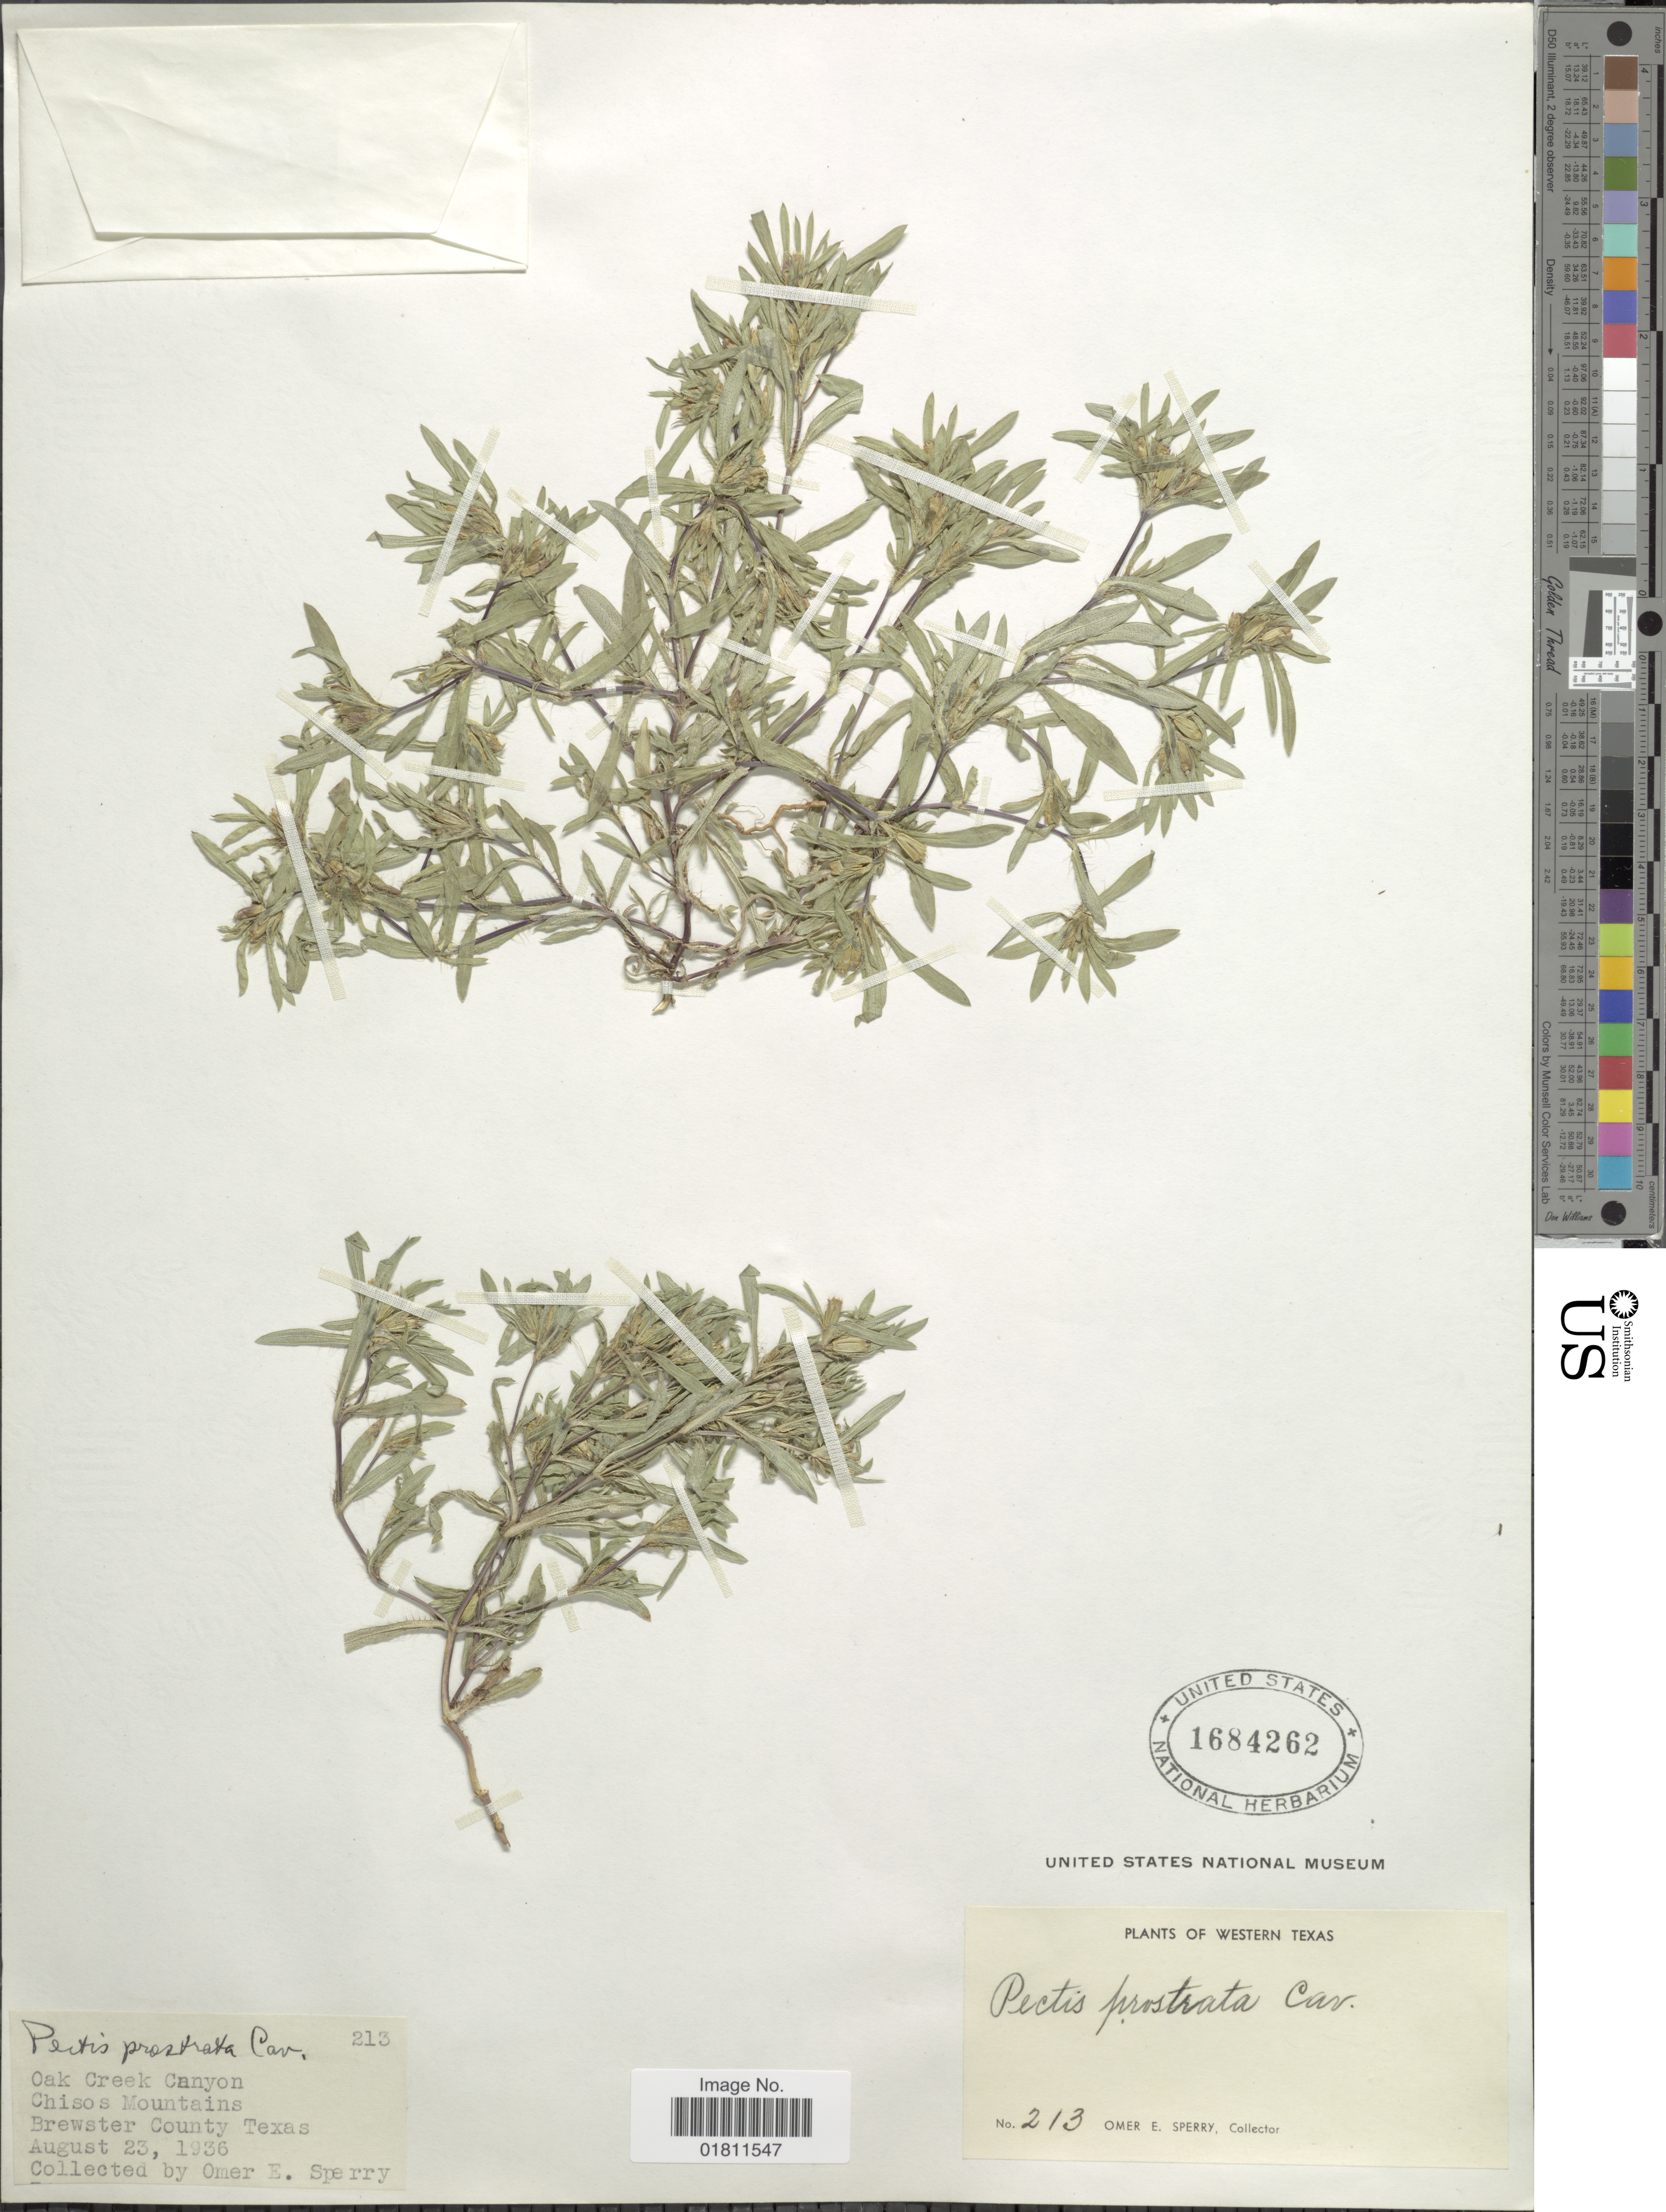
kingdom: Plantae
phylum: Tracheophyta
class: Magnoliopsida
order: Asterales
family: Asteraceae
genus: Pectis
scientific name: Pectis prostrata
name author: Cav.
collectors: O. E. Sperry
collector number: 213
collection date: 1936-08-23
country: United States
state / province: Texas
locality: Chisos Mountains, Brewster County Texas.Western Texas.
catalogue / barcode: US 1684262